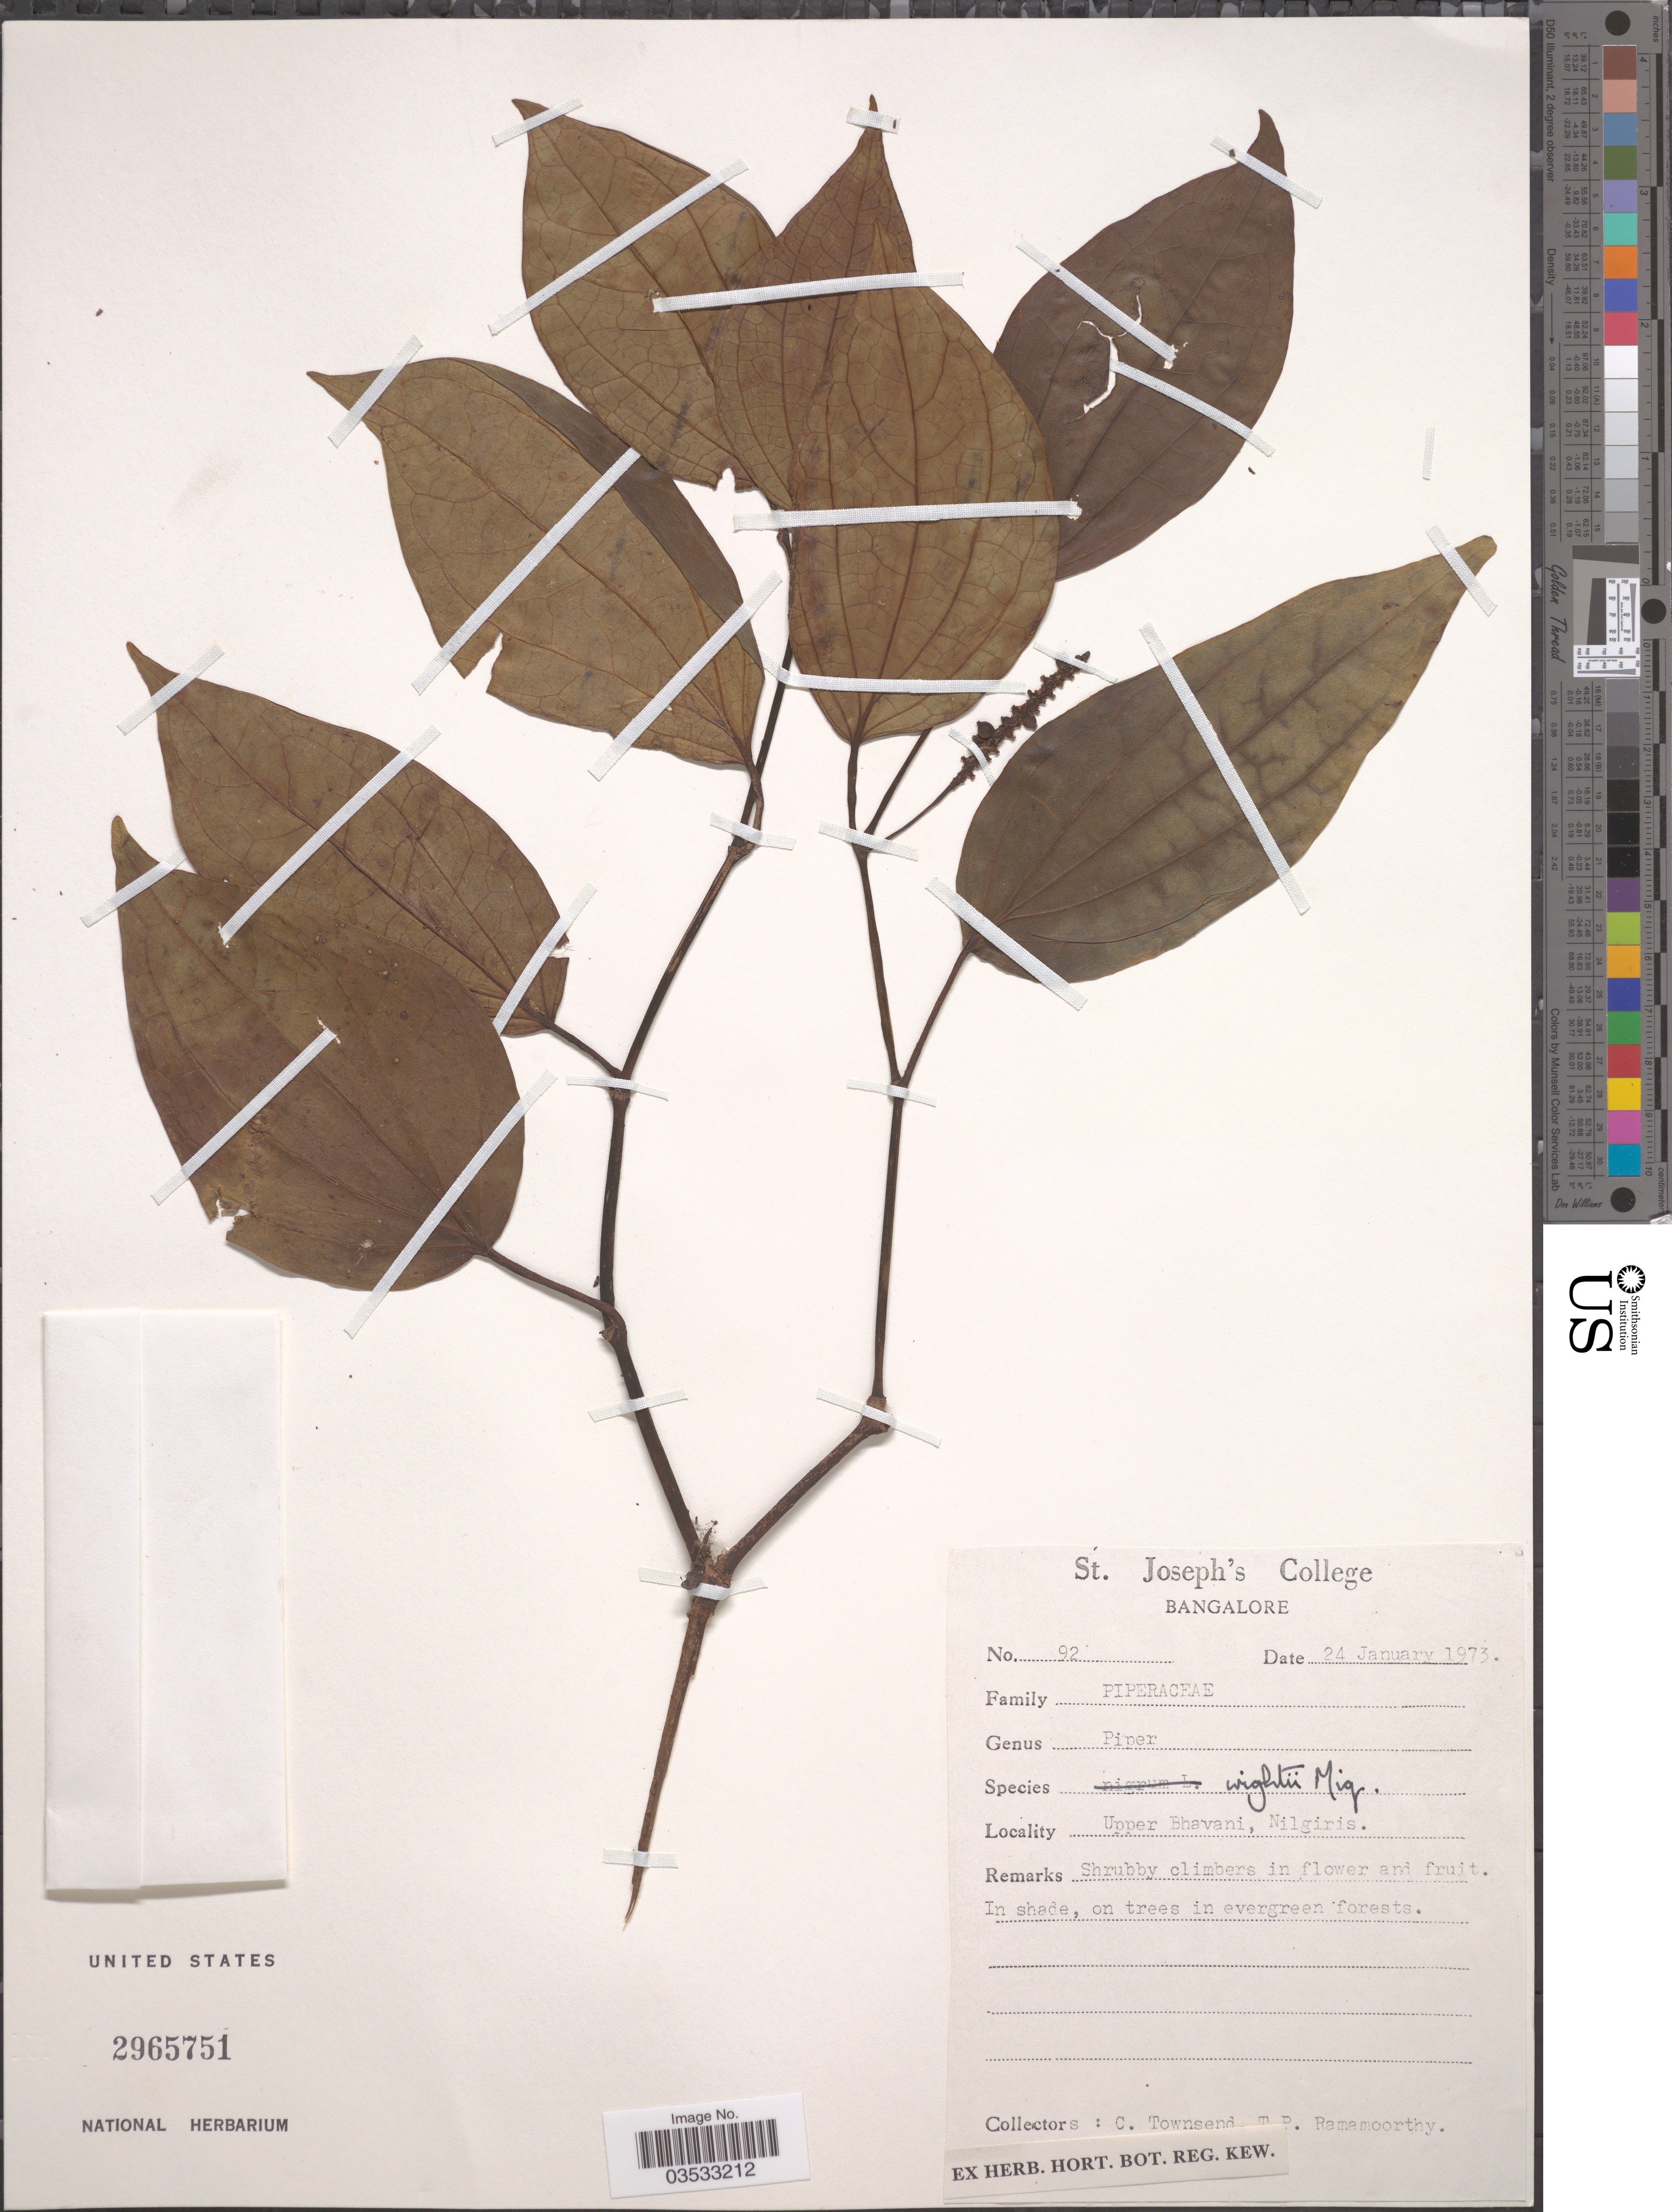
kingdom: Plantae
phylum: Tracheophyta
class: Magnoliopsida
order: Piperales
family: Piperaceae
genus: Piper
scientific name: Piper wightii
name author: Miq.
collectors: C. Townsend & T. P. Ramamoorthy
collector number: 92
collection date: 1973-01-24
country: India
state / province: Tamil Nadu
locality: Upper Bhavani, Nilgiris.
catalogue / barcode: US 2965751